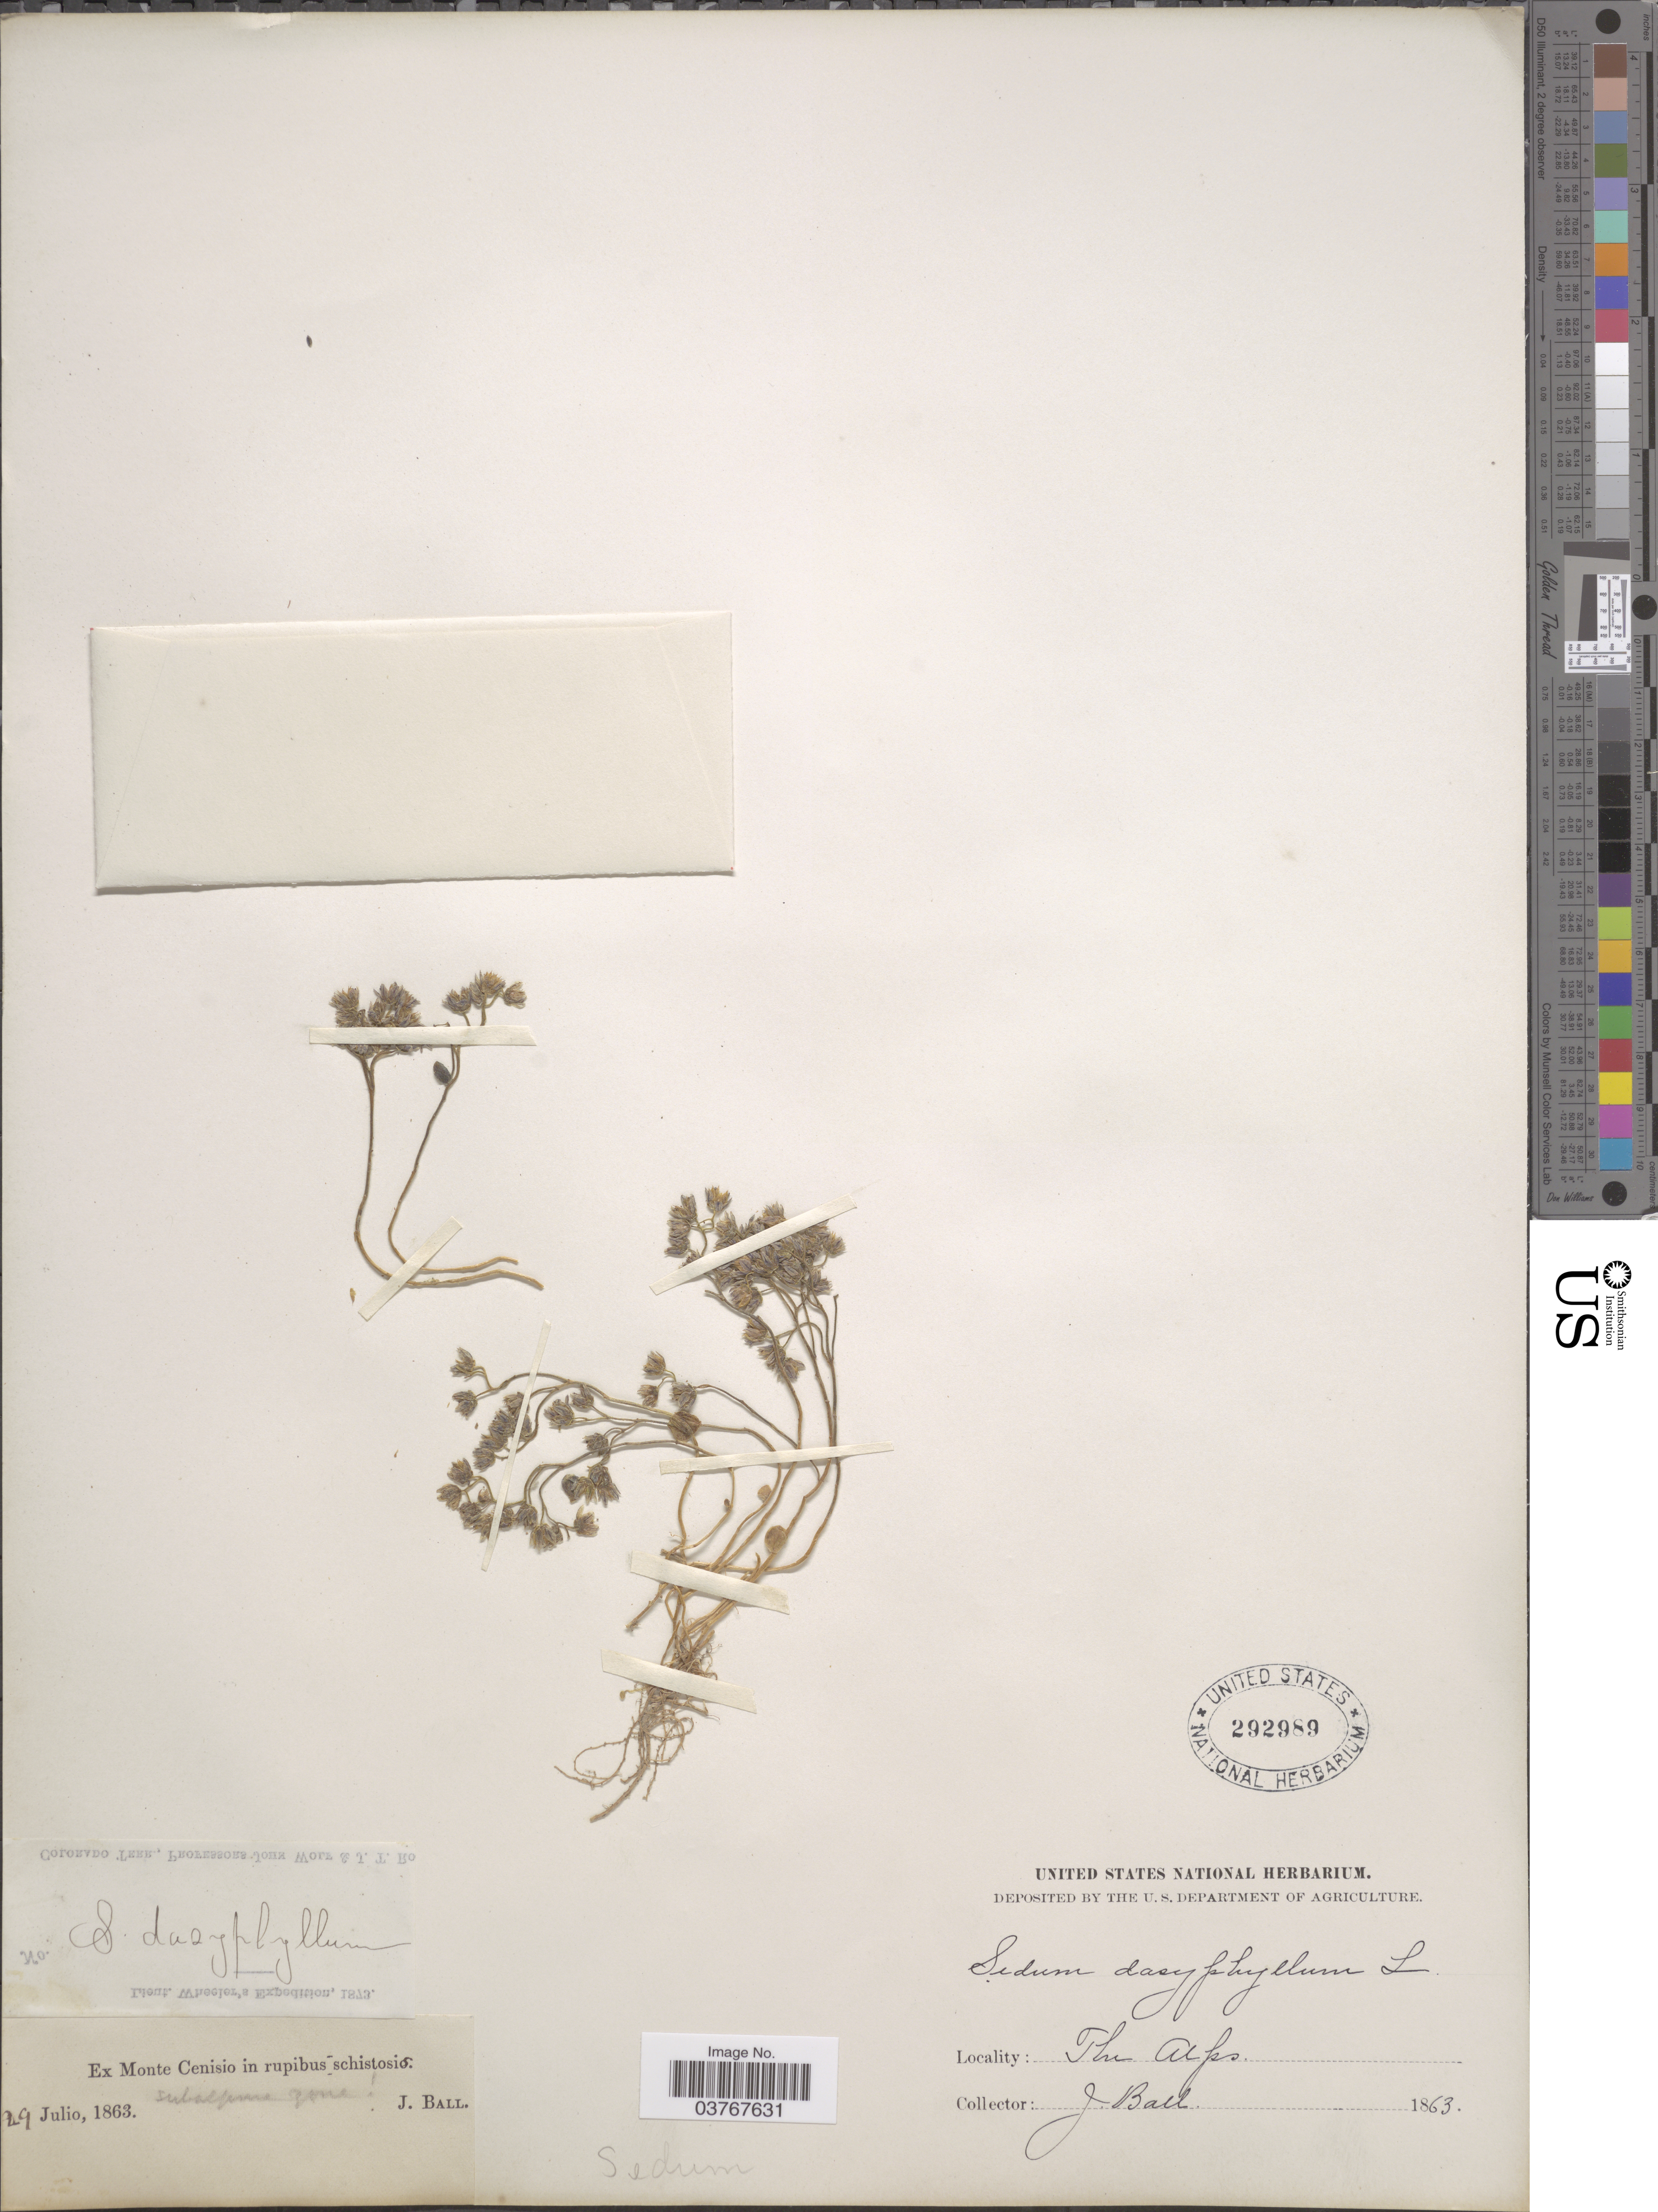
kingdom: Plantae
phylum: Tracheophyta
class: Magnoliopsida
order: Saxifragales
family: Crassulaceae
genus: Sedum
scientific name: Sedum dasyphyllum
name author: L.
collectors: J. Ball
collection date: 1863-07-29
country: Italy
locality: Ex Monte Cenisio in rupibus schistosio. Subalpine [illegible text]. The Alps.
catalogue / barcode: US 292989